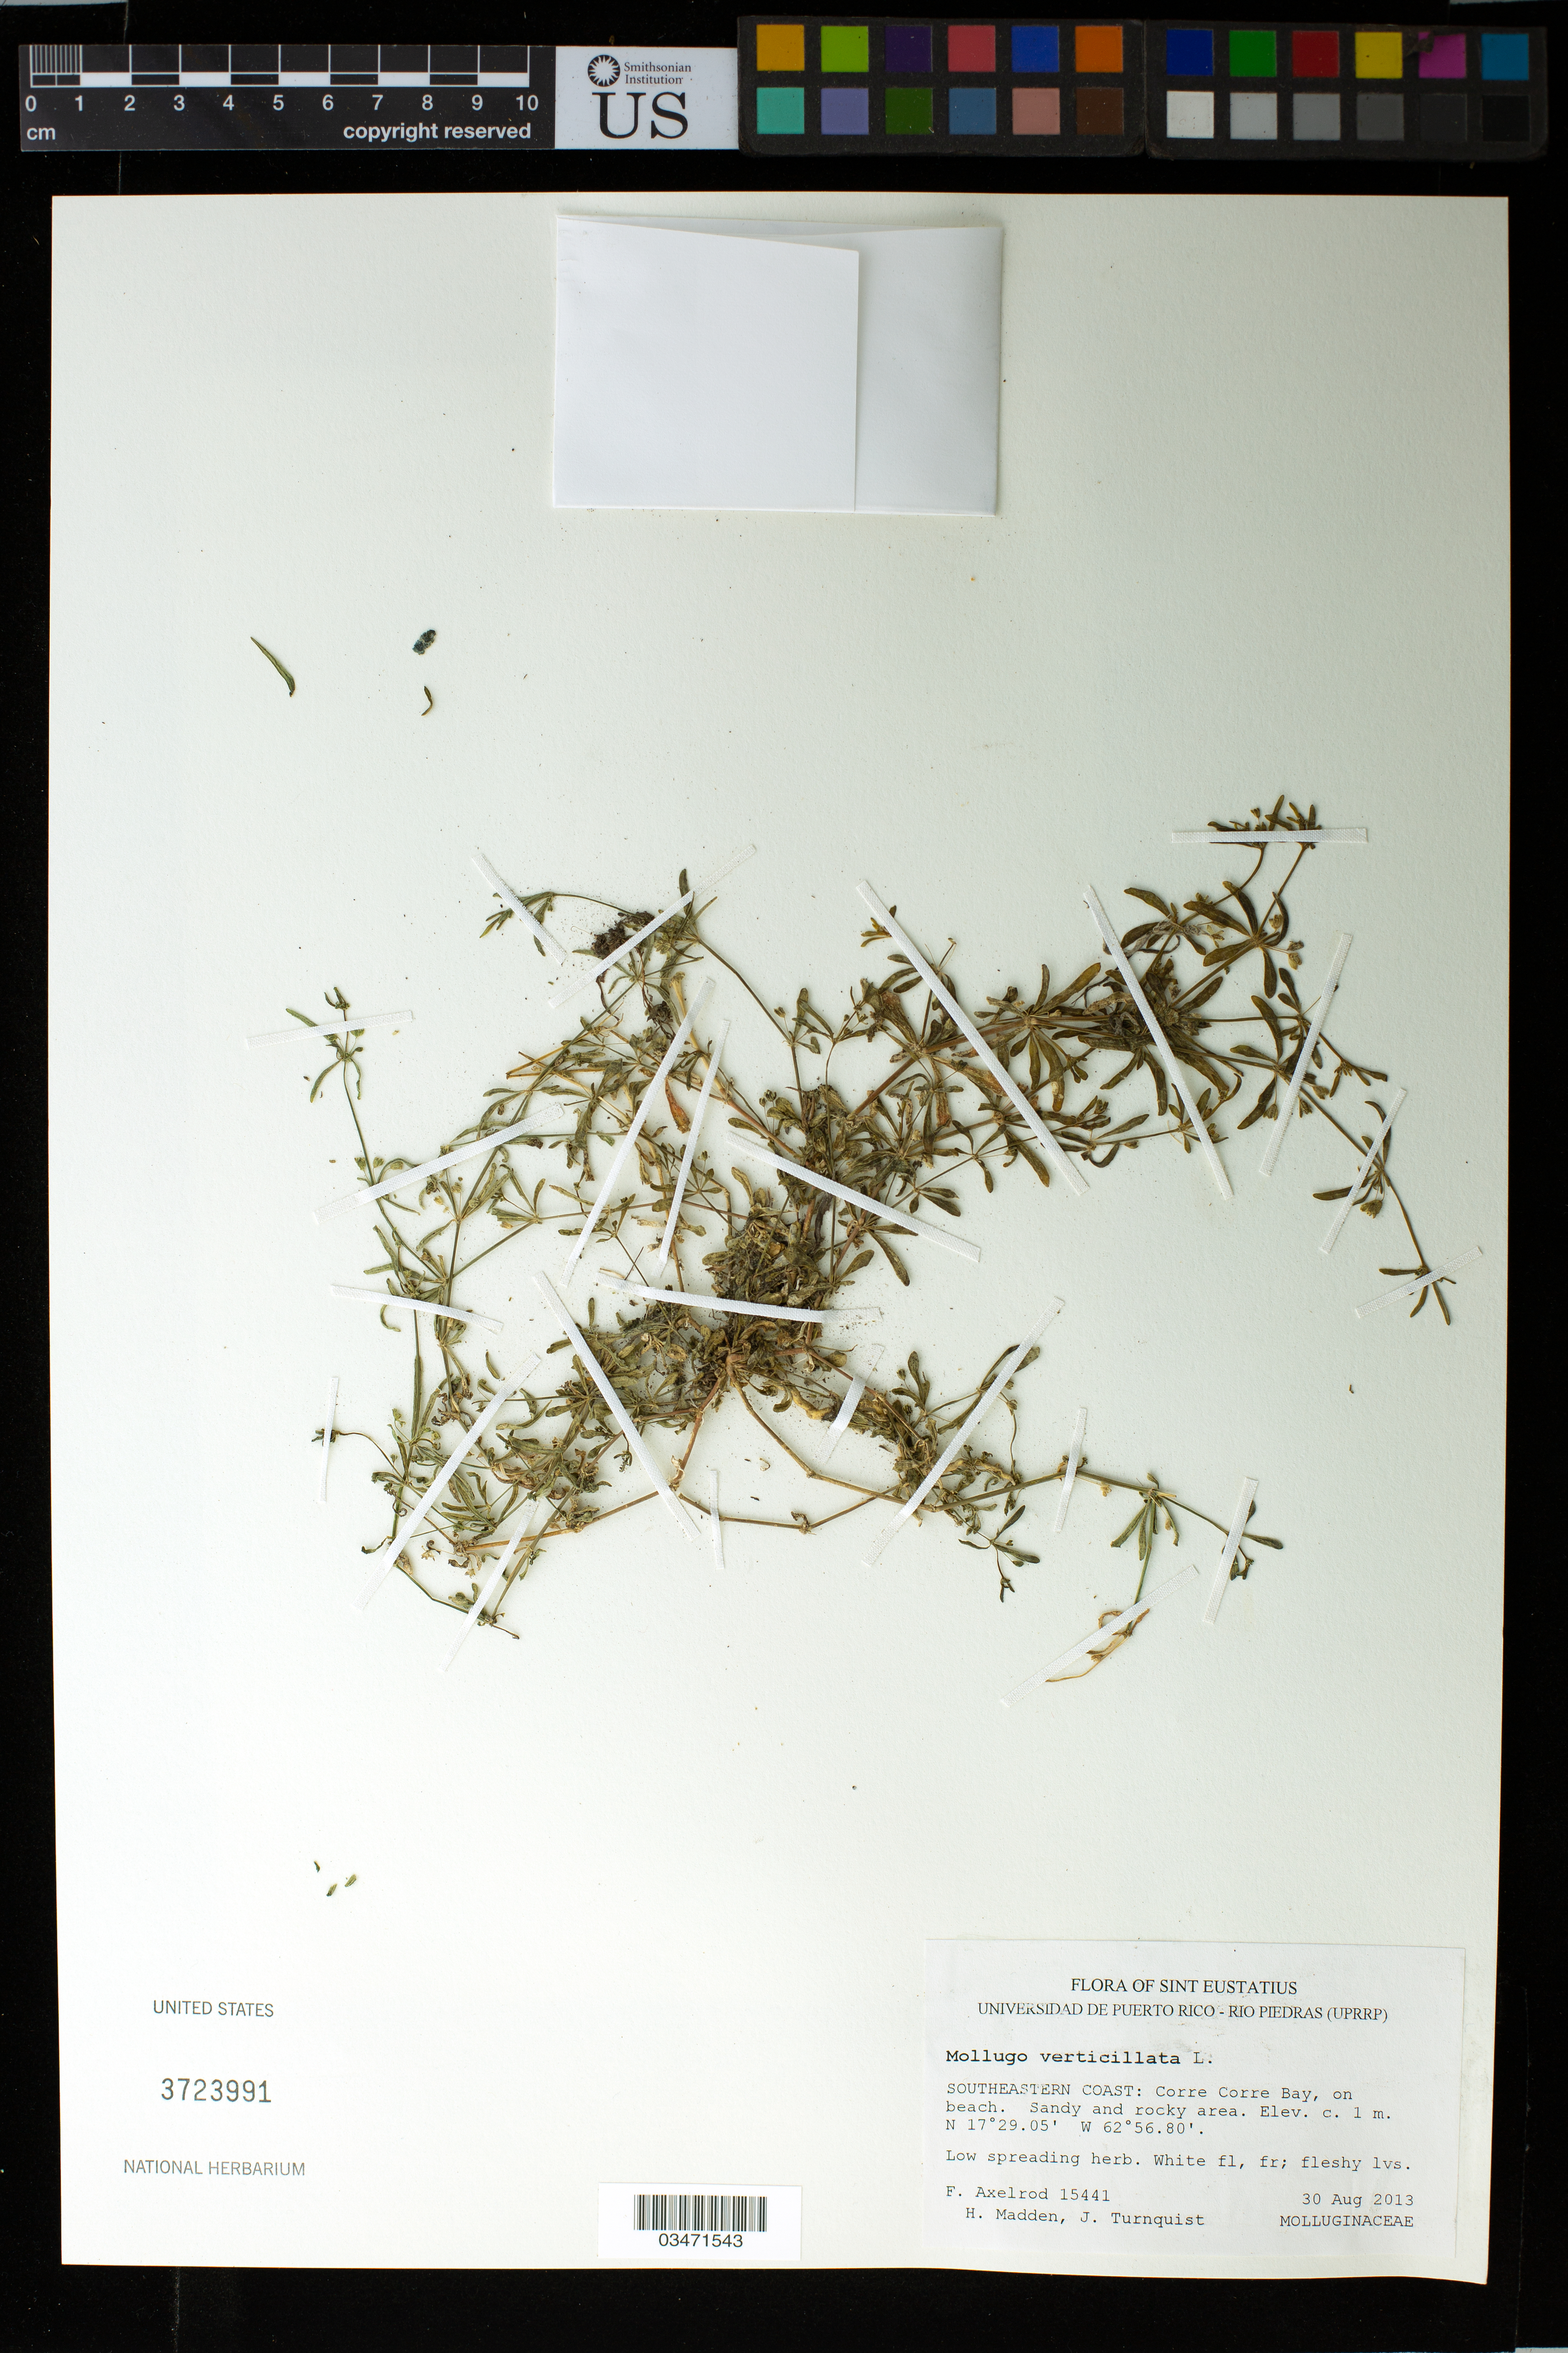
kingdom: Plantae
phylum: Tracheophyta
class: Magnoliopsida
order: Caryophyllales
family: Molluginaceae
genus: Mollugo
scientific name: Mollugo verticillata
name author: L.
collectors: F. S. Axelrod, H. Madden & J. Turnquist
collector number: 15441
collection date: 2013-08-30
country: Netherlands Antilles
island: St. Eustatius I.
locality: Southeastern Coast: Corre Corre Bay, on beach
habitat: Sandy and rocky area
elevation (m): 1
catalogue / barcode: US 3723991